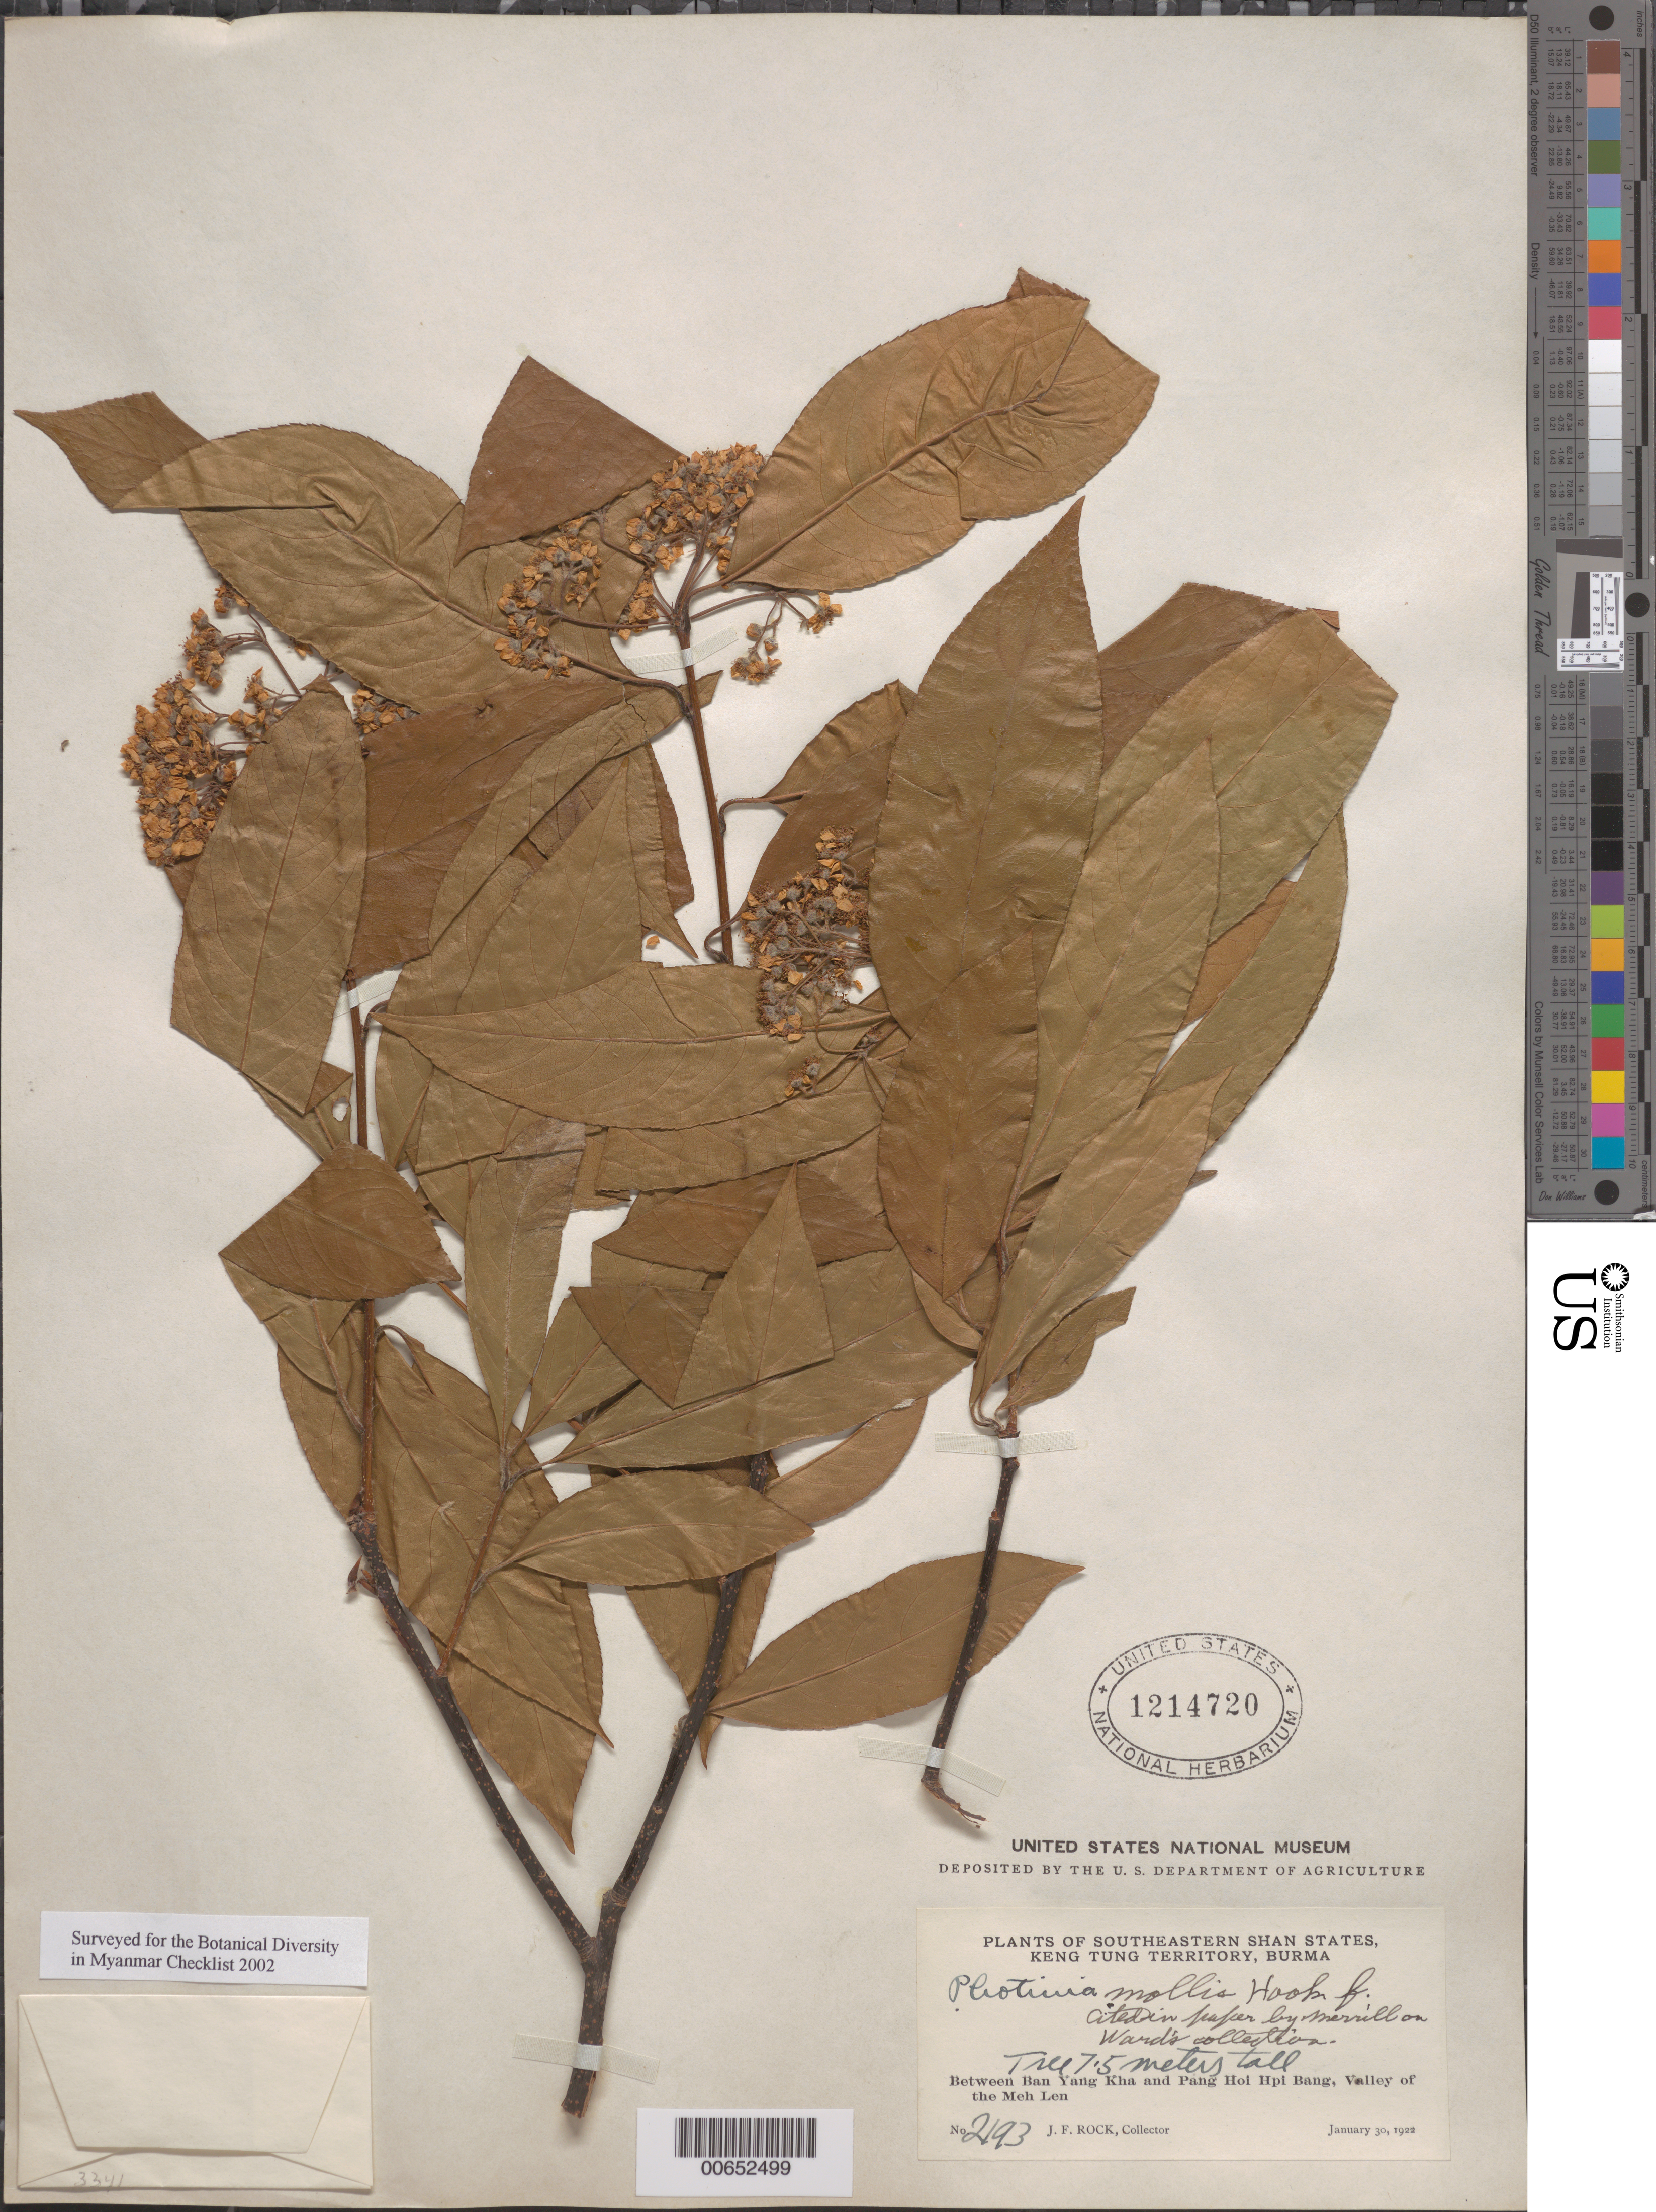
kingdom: Plantae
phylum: Tracheophyta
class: Magnoliopsida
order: Rosales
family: Rosaceae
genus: Photinia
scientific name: Photinia mollis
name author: Hook. f.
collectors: J. F. Rock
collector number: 2193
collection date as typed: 30 Jan 1922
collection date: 1922-01-30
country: Myanmar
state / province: Shan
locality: Keng Tung Territory, between Ban Yang Kha and Pang Hoi Hpi Bang, valley of the Meh Len.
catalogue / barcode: US 1214720